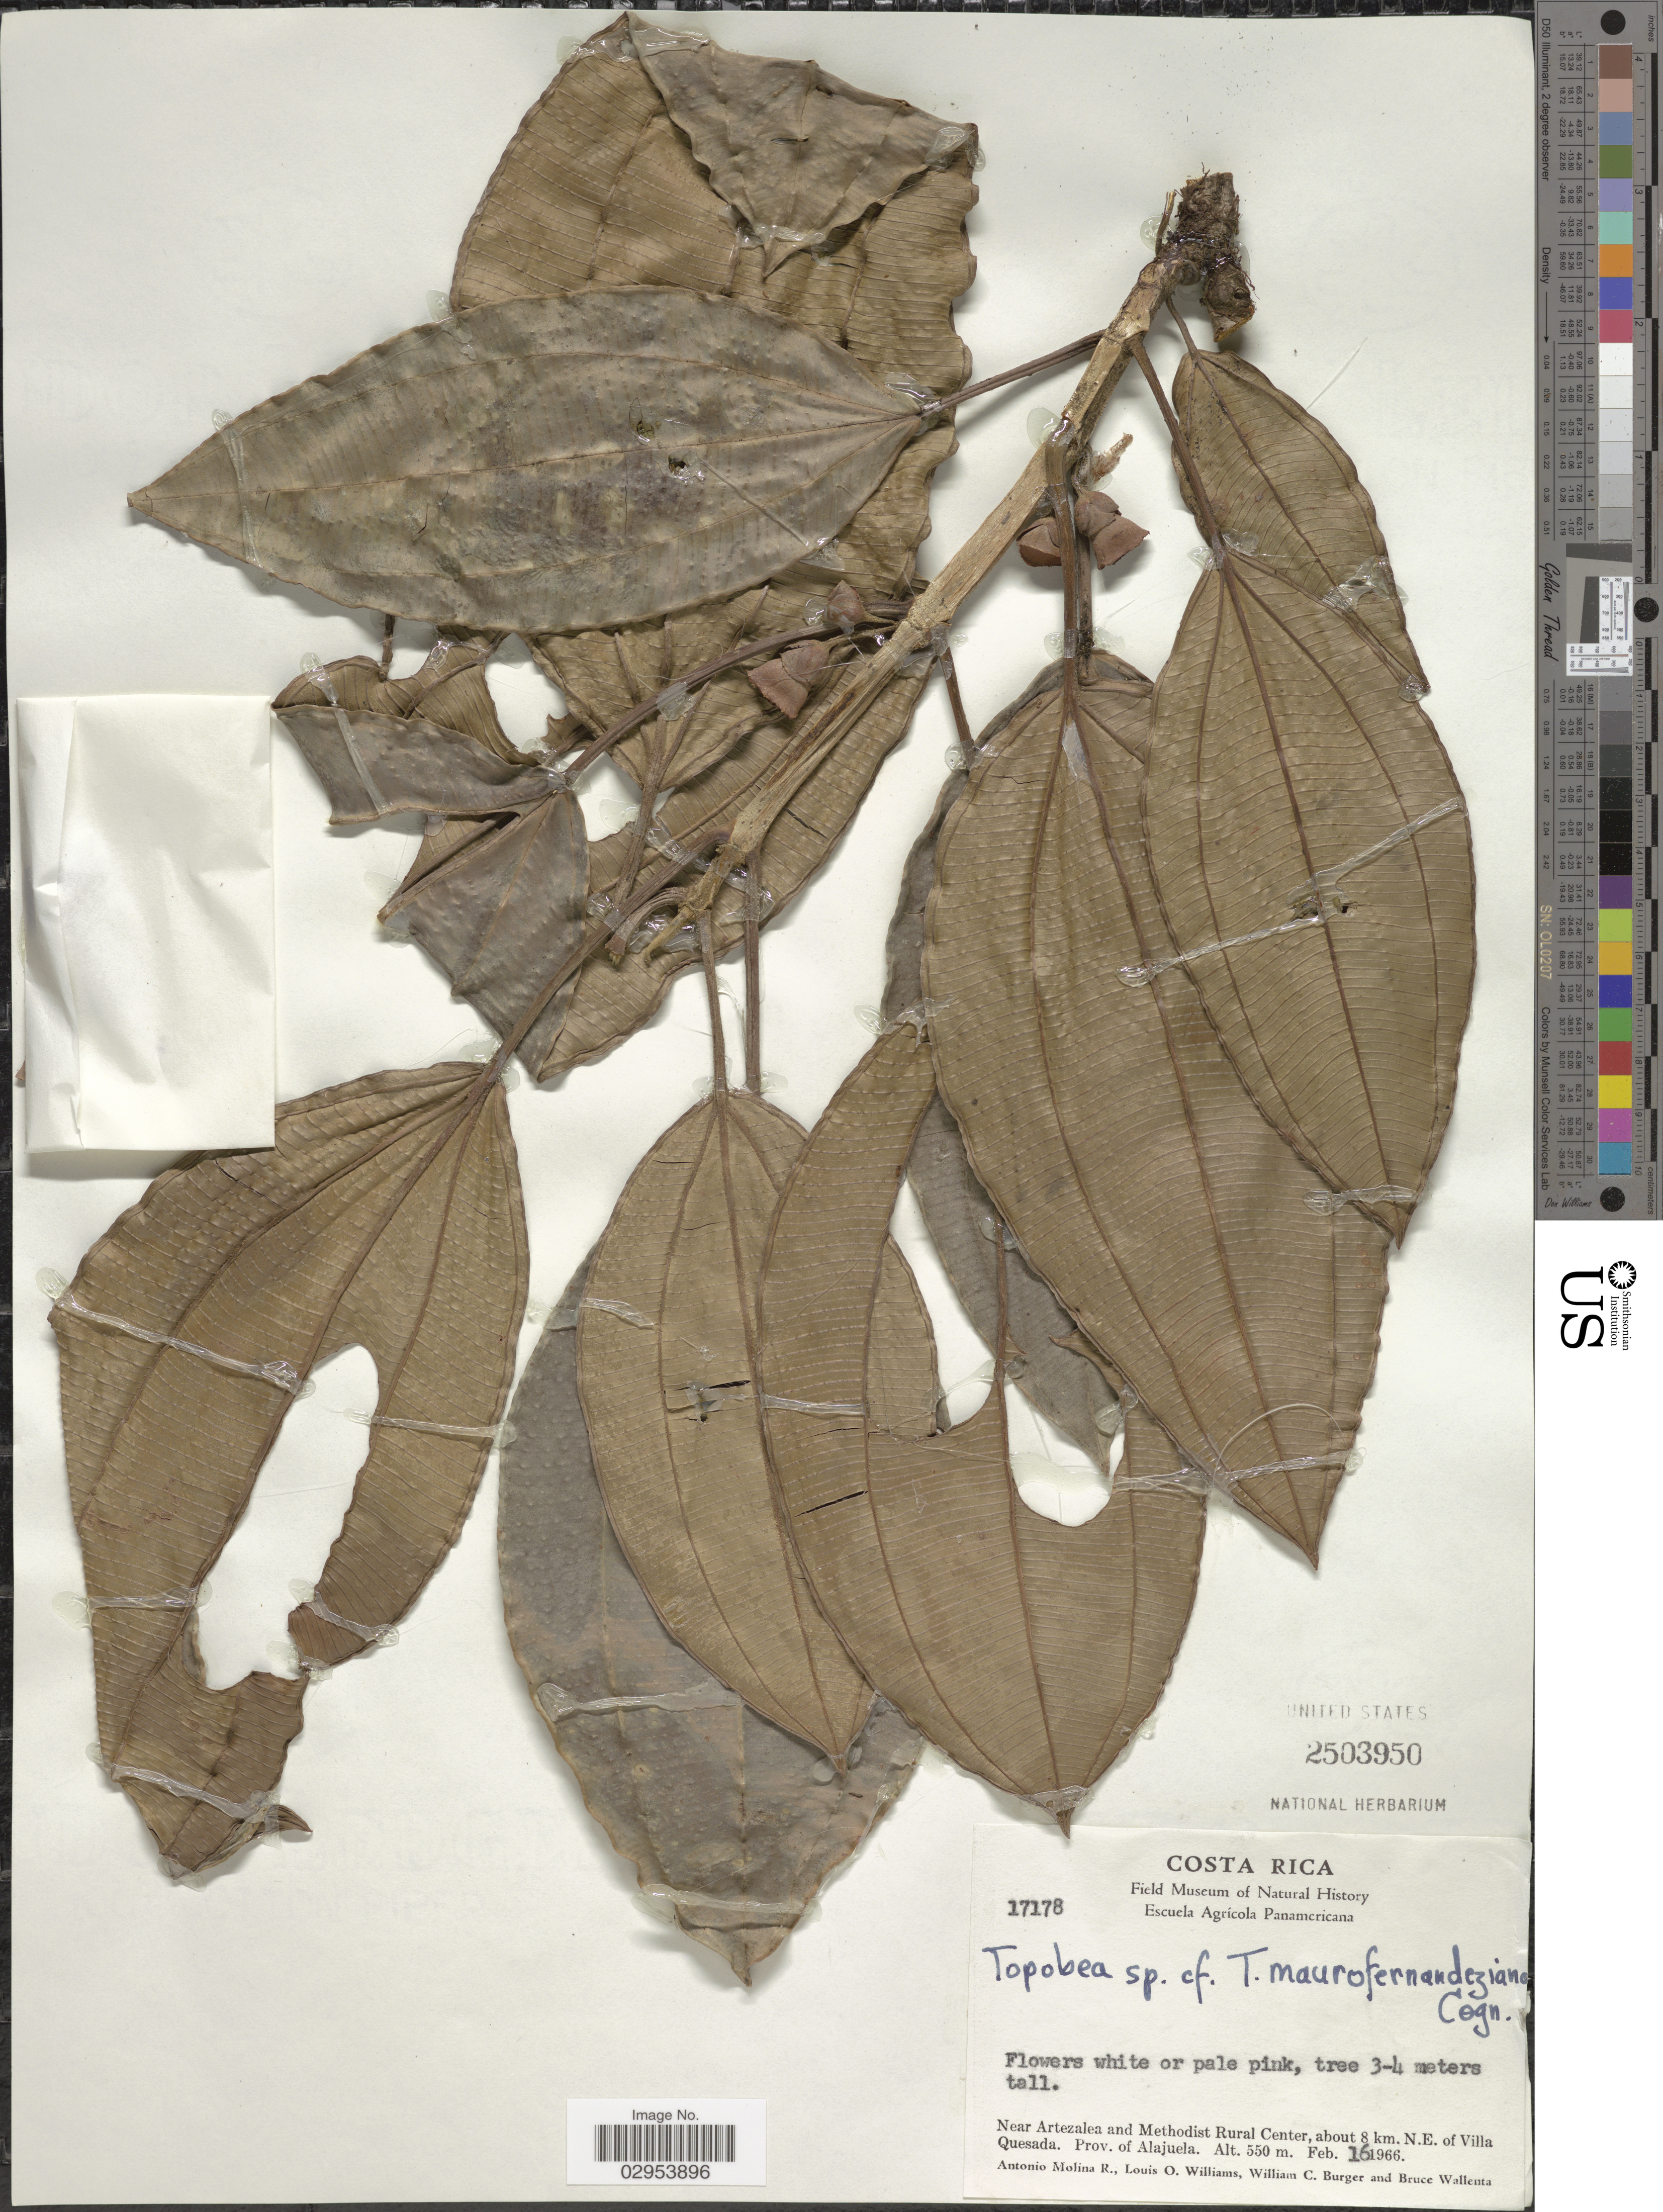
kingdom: Plantae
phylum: Tracheophyta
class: Magnoliopsida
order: Myrtales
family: Melastomataceae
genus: Topobea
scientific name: Topobea maurofernandeziana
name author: Cogn.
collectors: A. Molina R., L. O. Williams, W. Burger & B. Wallenta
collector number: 17178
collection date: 1966-02-16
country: Costa Rica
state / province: Alajuela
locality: Near Artezalea and Methodist Rural Center, about 8 km. N.E. of Villa Quesada.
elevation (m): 550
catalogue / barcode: US 2503950